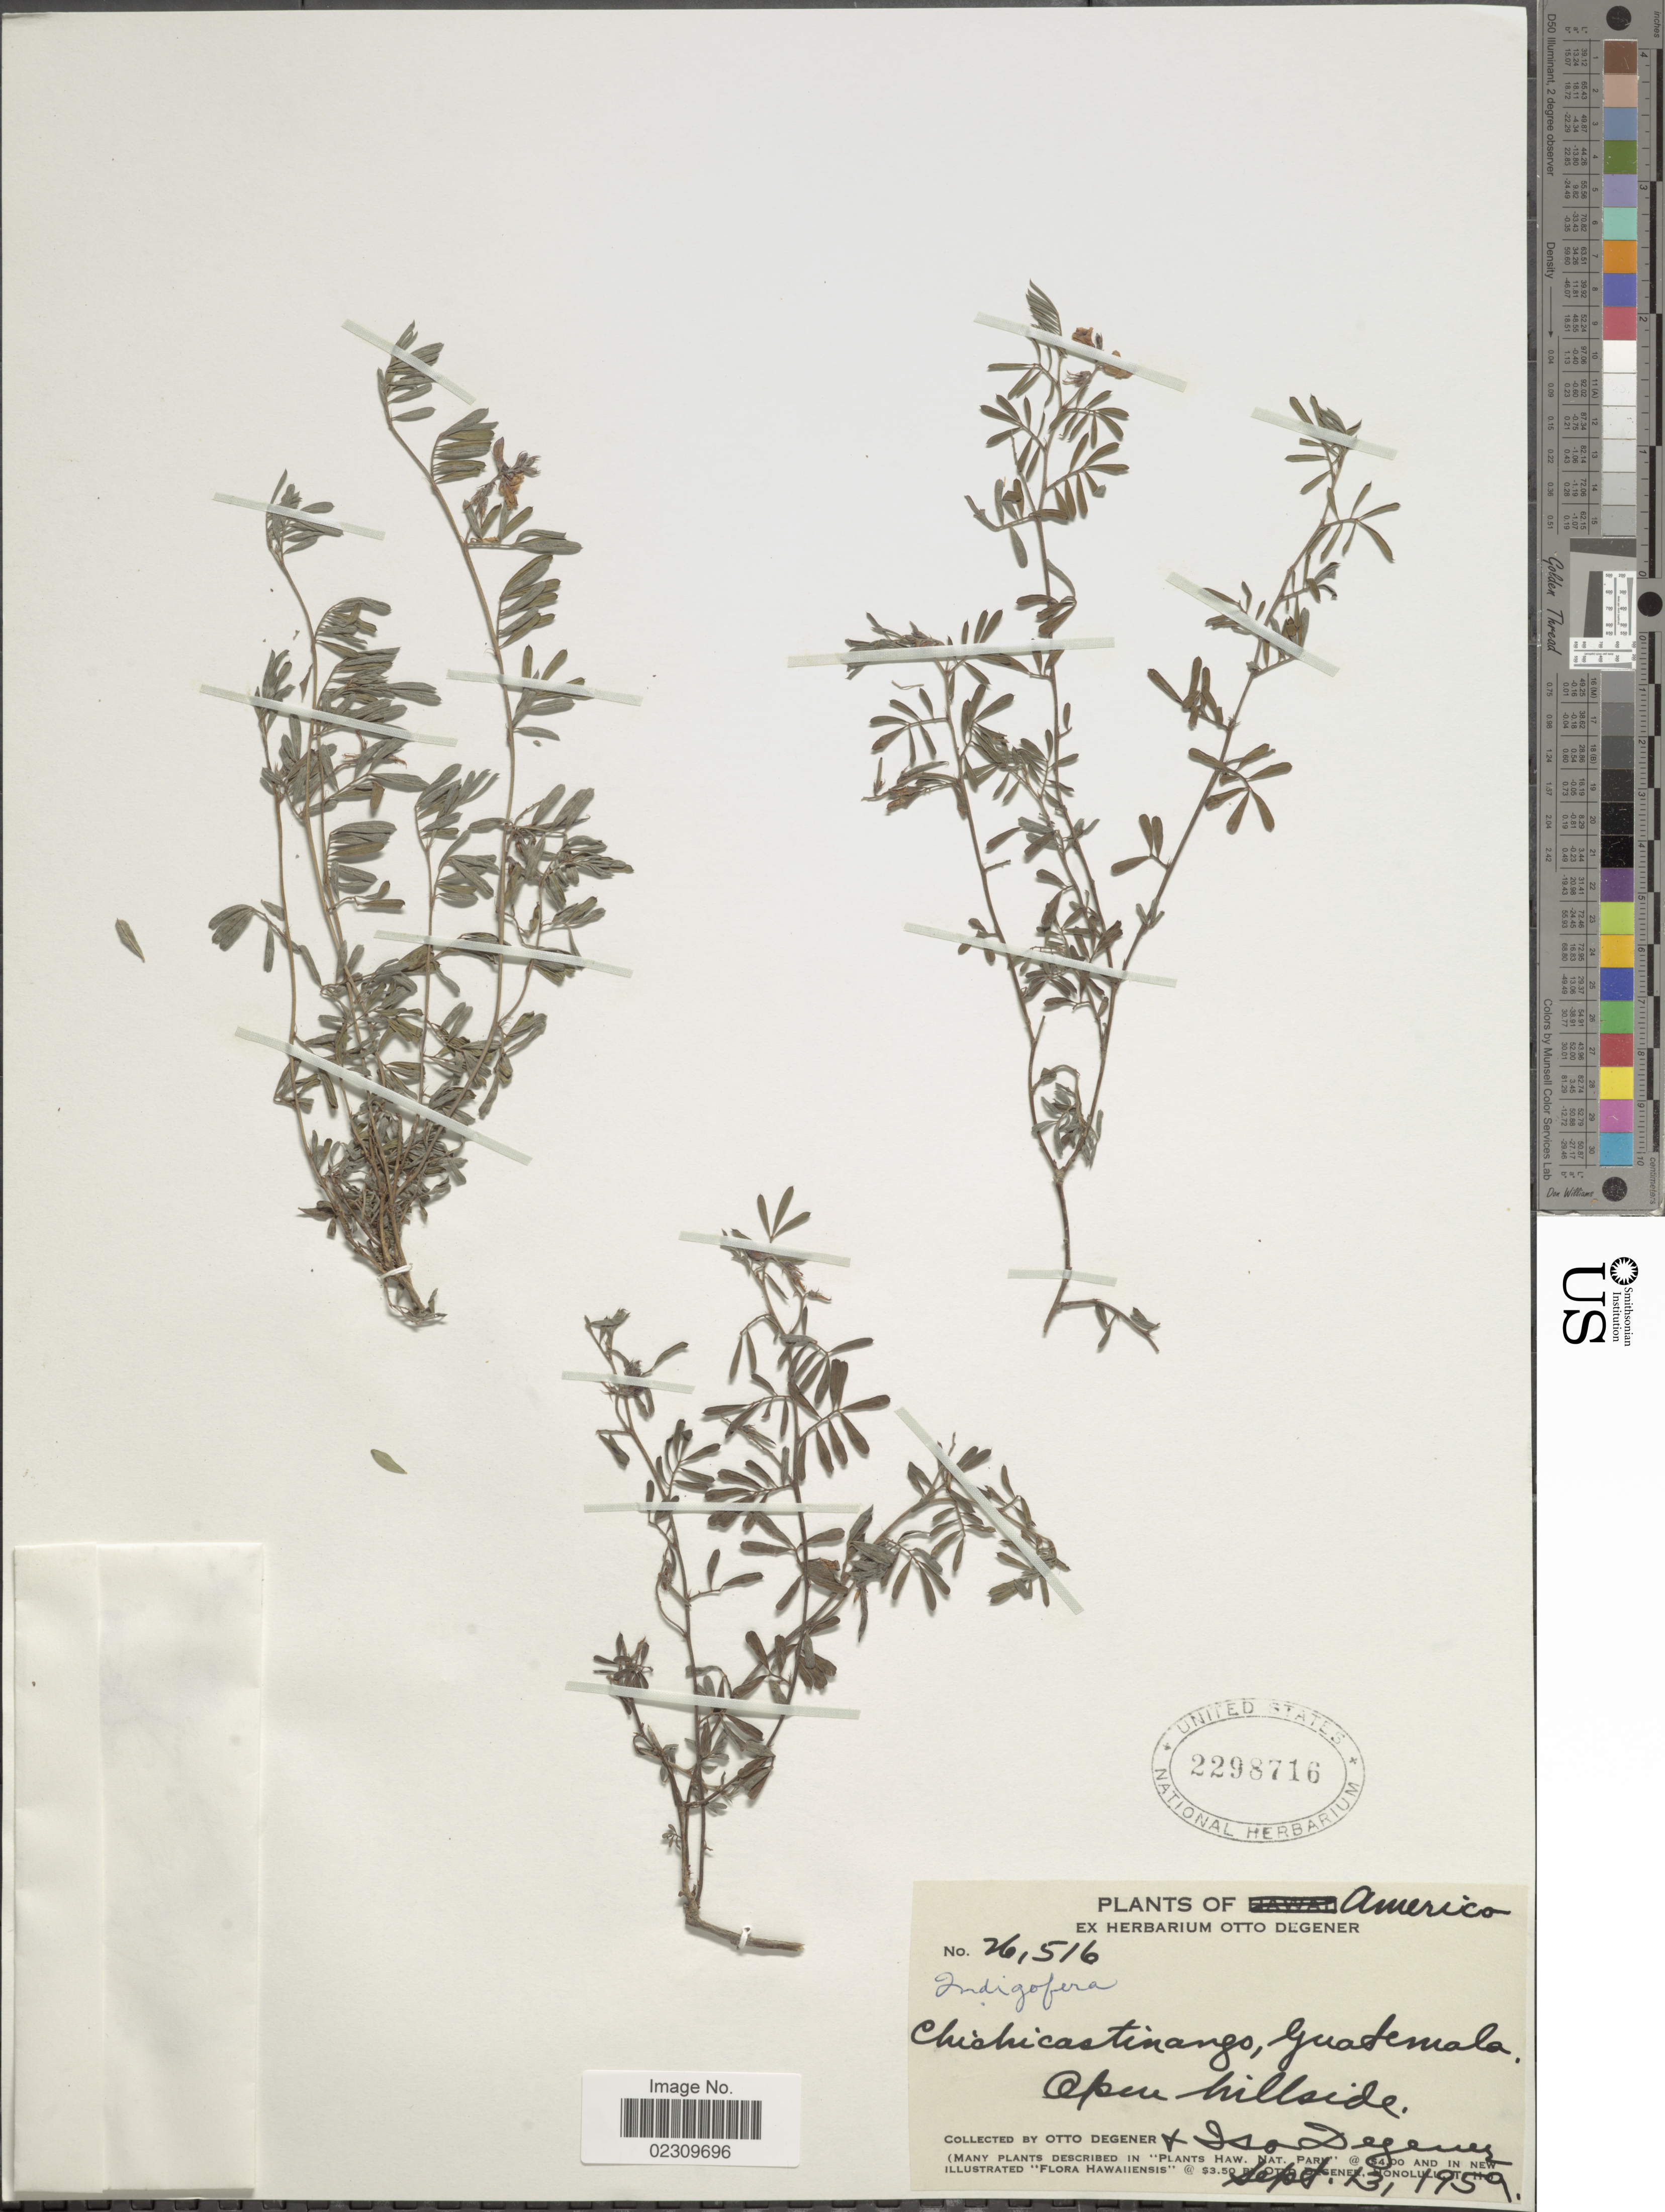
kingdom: Plantae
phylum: Tracheophyta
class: Magnoliopsida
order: Fabales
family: Fabaceae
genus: Indigofera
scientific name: Indigofera hartwegii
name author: Rydb.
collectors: O. Degener & I. Degener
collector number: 26516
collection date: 1959-09-13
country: Guatemala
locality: Chichicastinango, Guatemala. Open hillside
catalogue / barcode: US 2298716